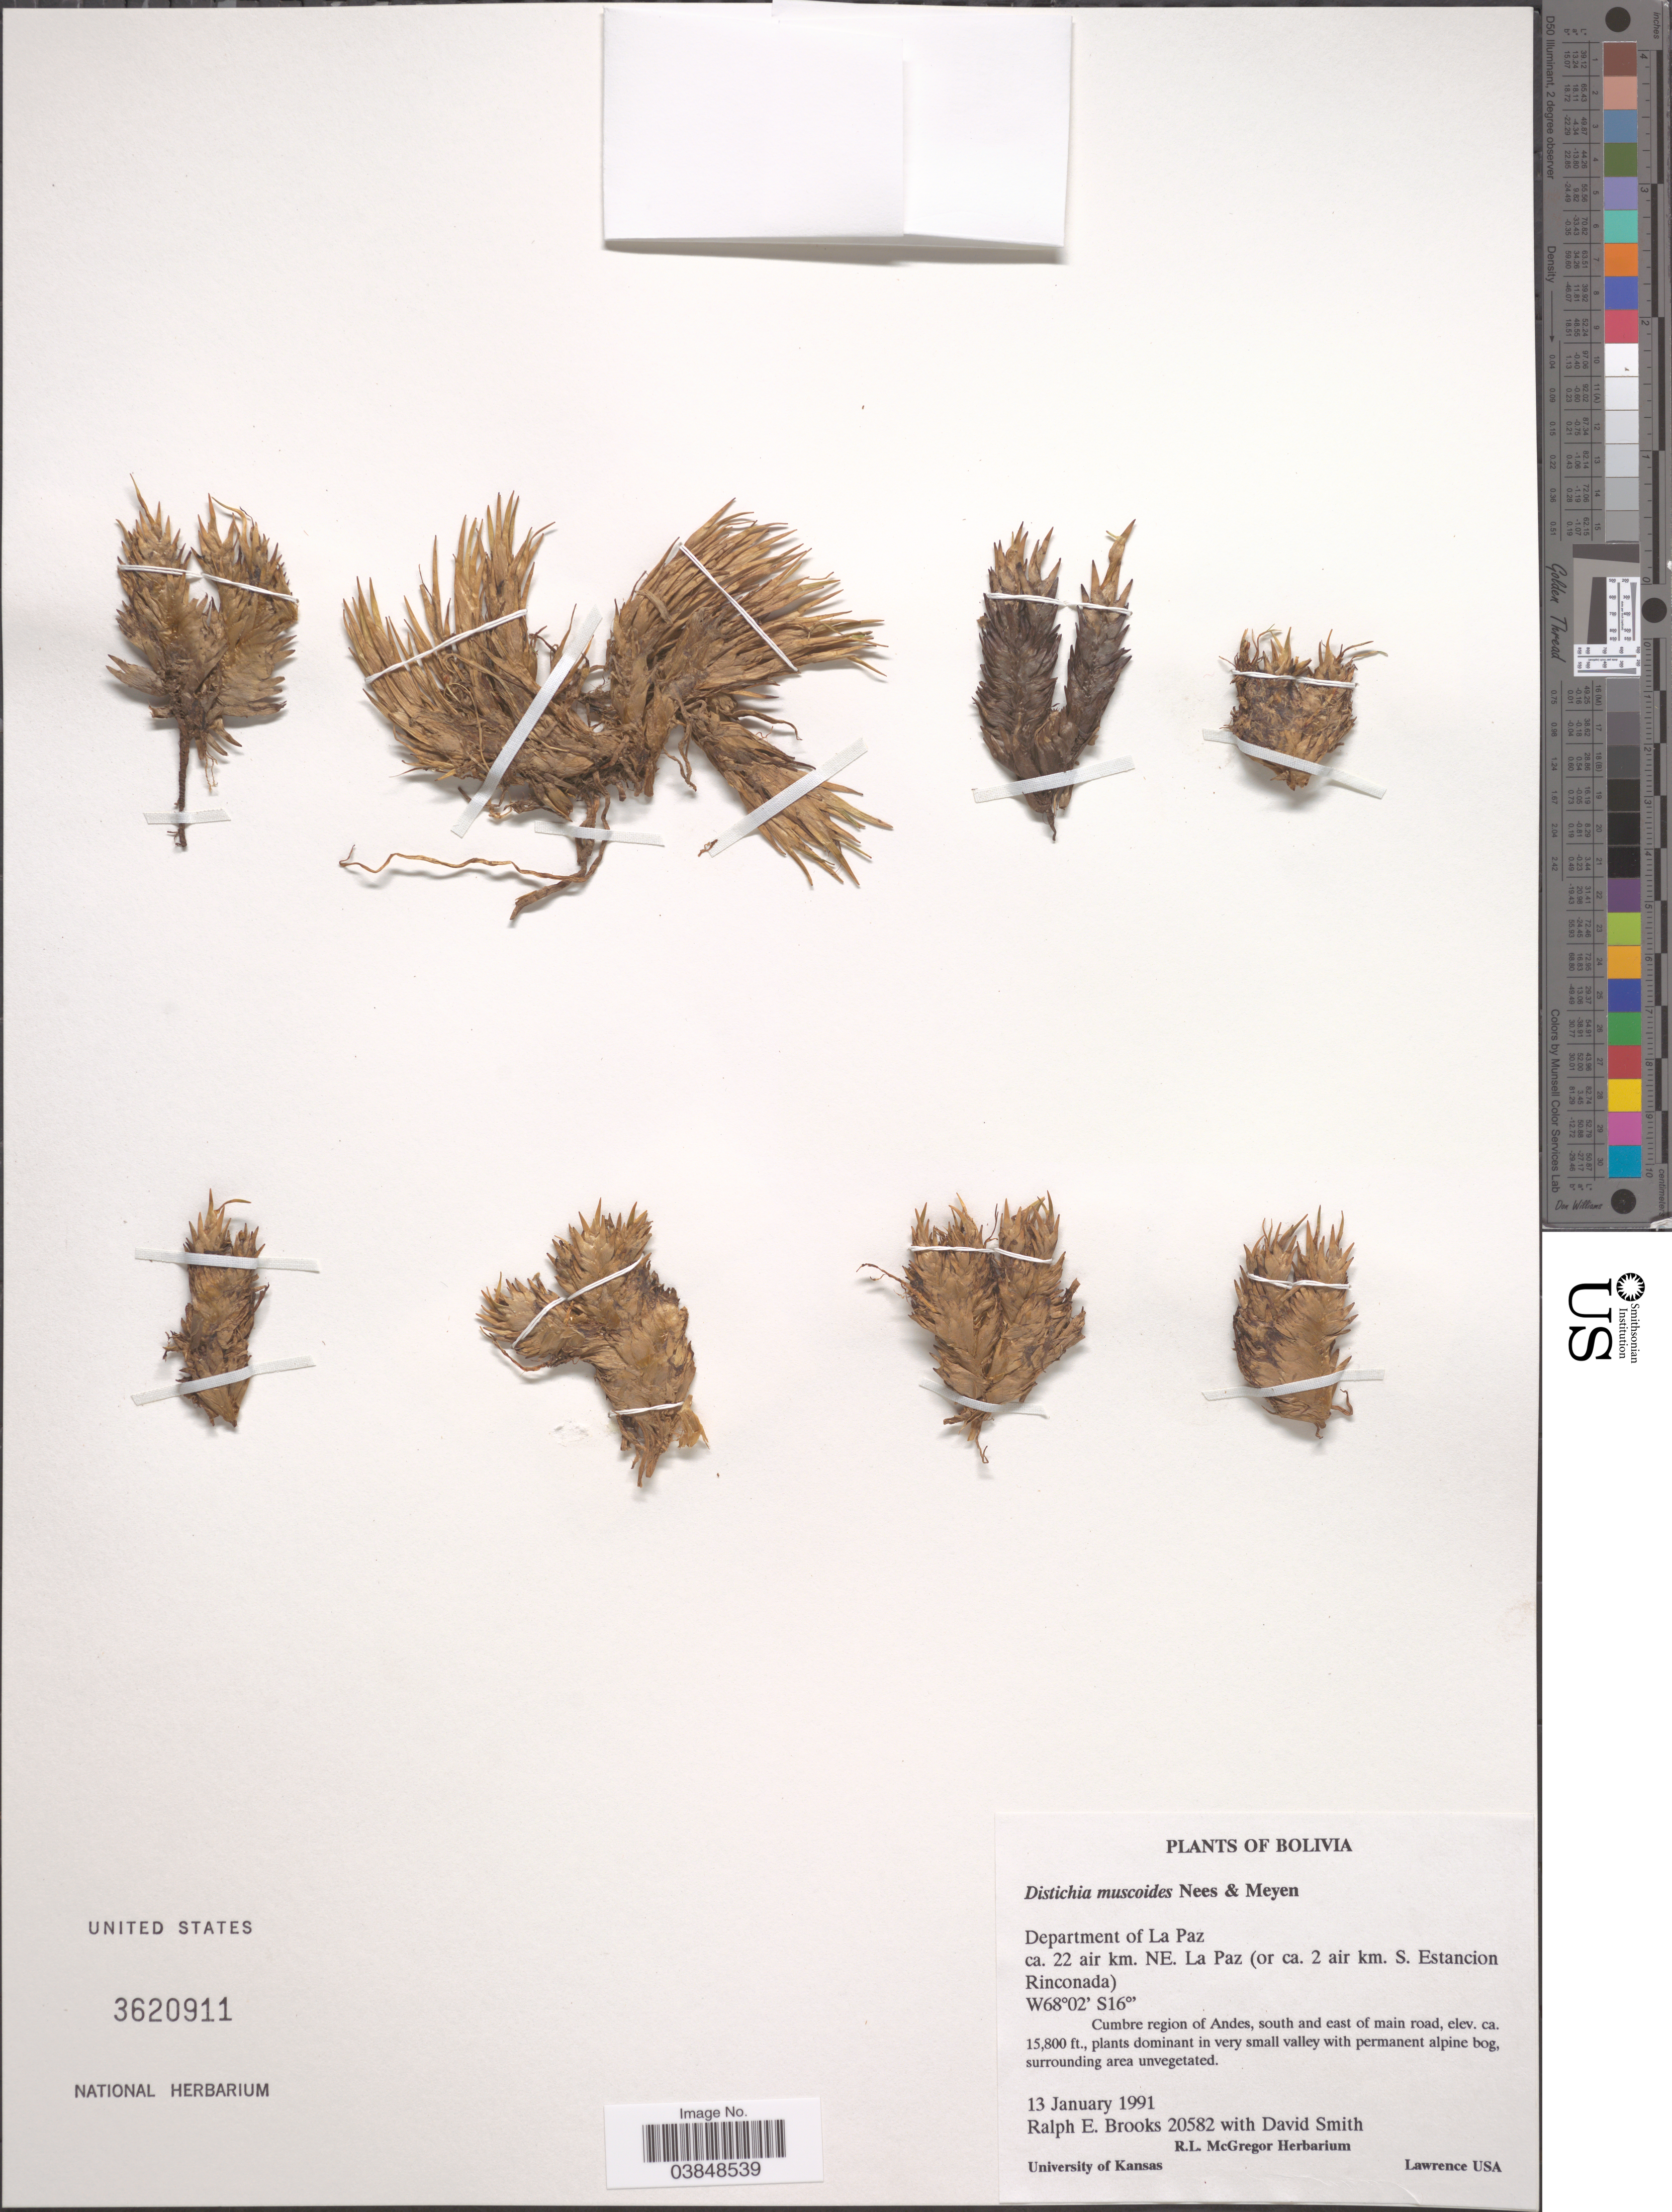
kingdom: Plantae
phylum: Tracheophyta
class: Liliopsida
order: Poales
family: Juncaceae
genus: Distichia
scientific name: Distichia muscoides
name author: Nees & Meyen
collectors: R. E. Brooks & D. Smith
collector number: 20582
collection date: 1991-01-13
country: Bolivia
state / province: La Paz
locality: Department of La Paz ca. 22 air km. NE. La Paz (or ca. 2 air km. S. Estancion Rinconada). Cumbre region of Andes, south and east of main road.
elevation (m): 4816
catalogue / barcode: US 3620911